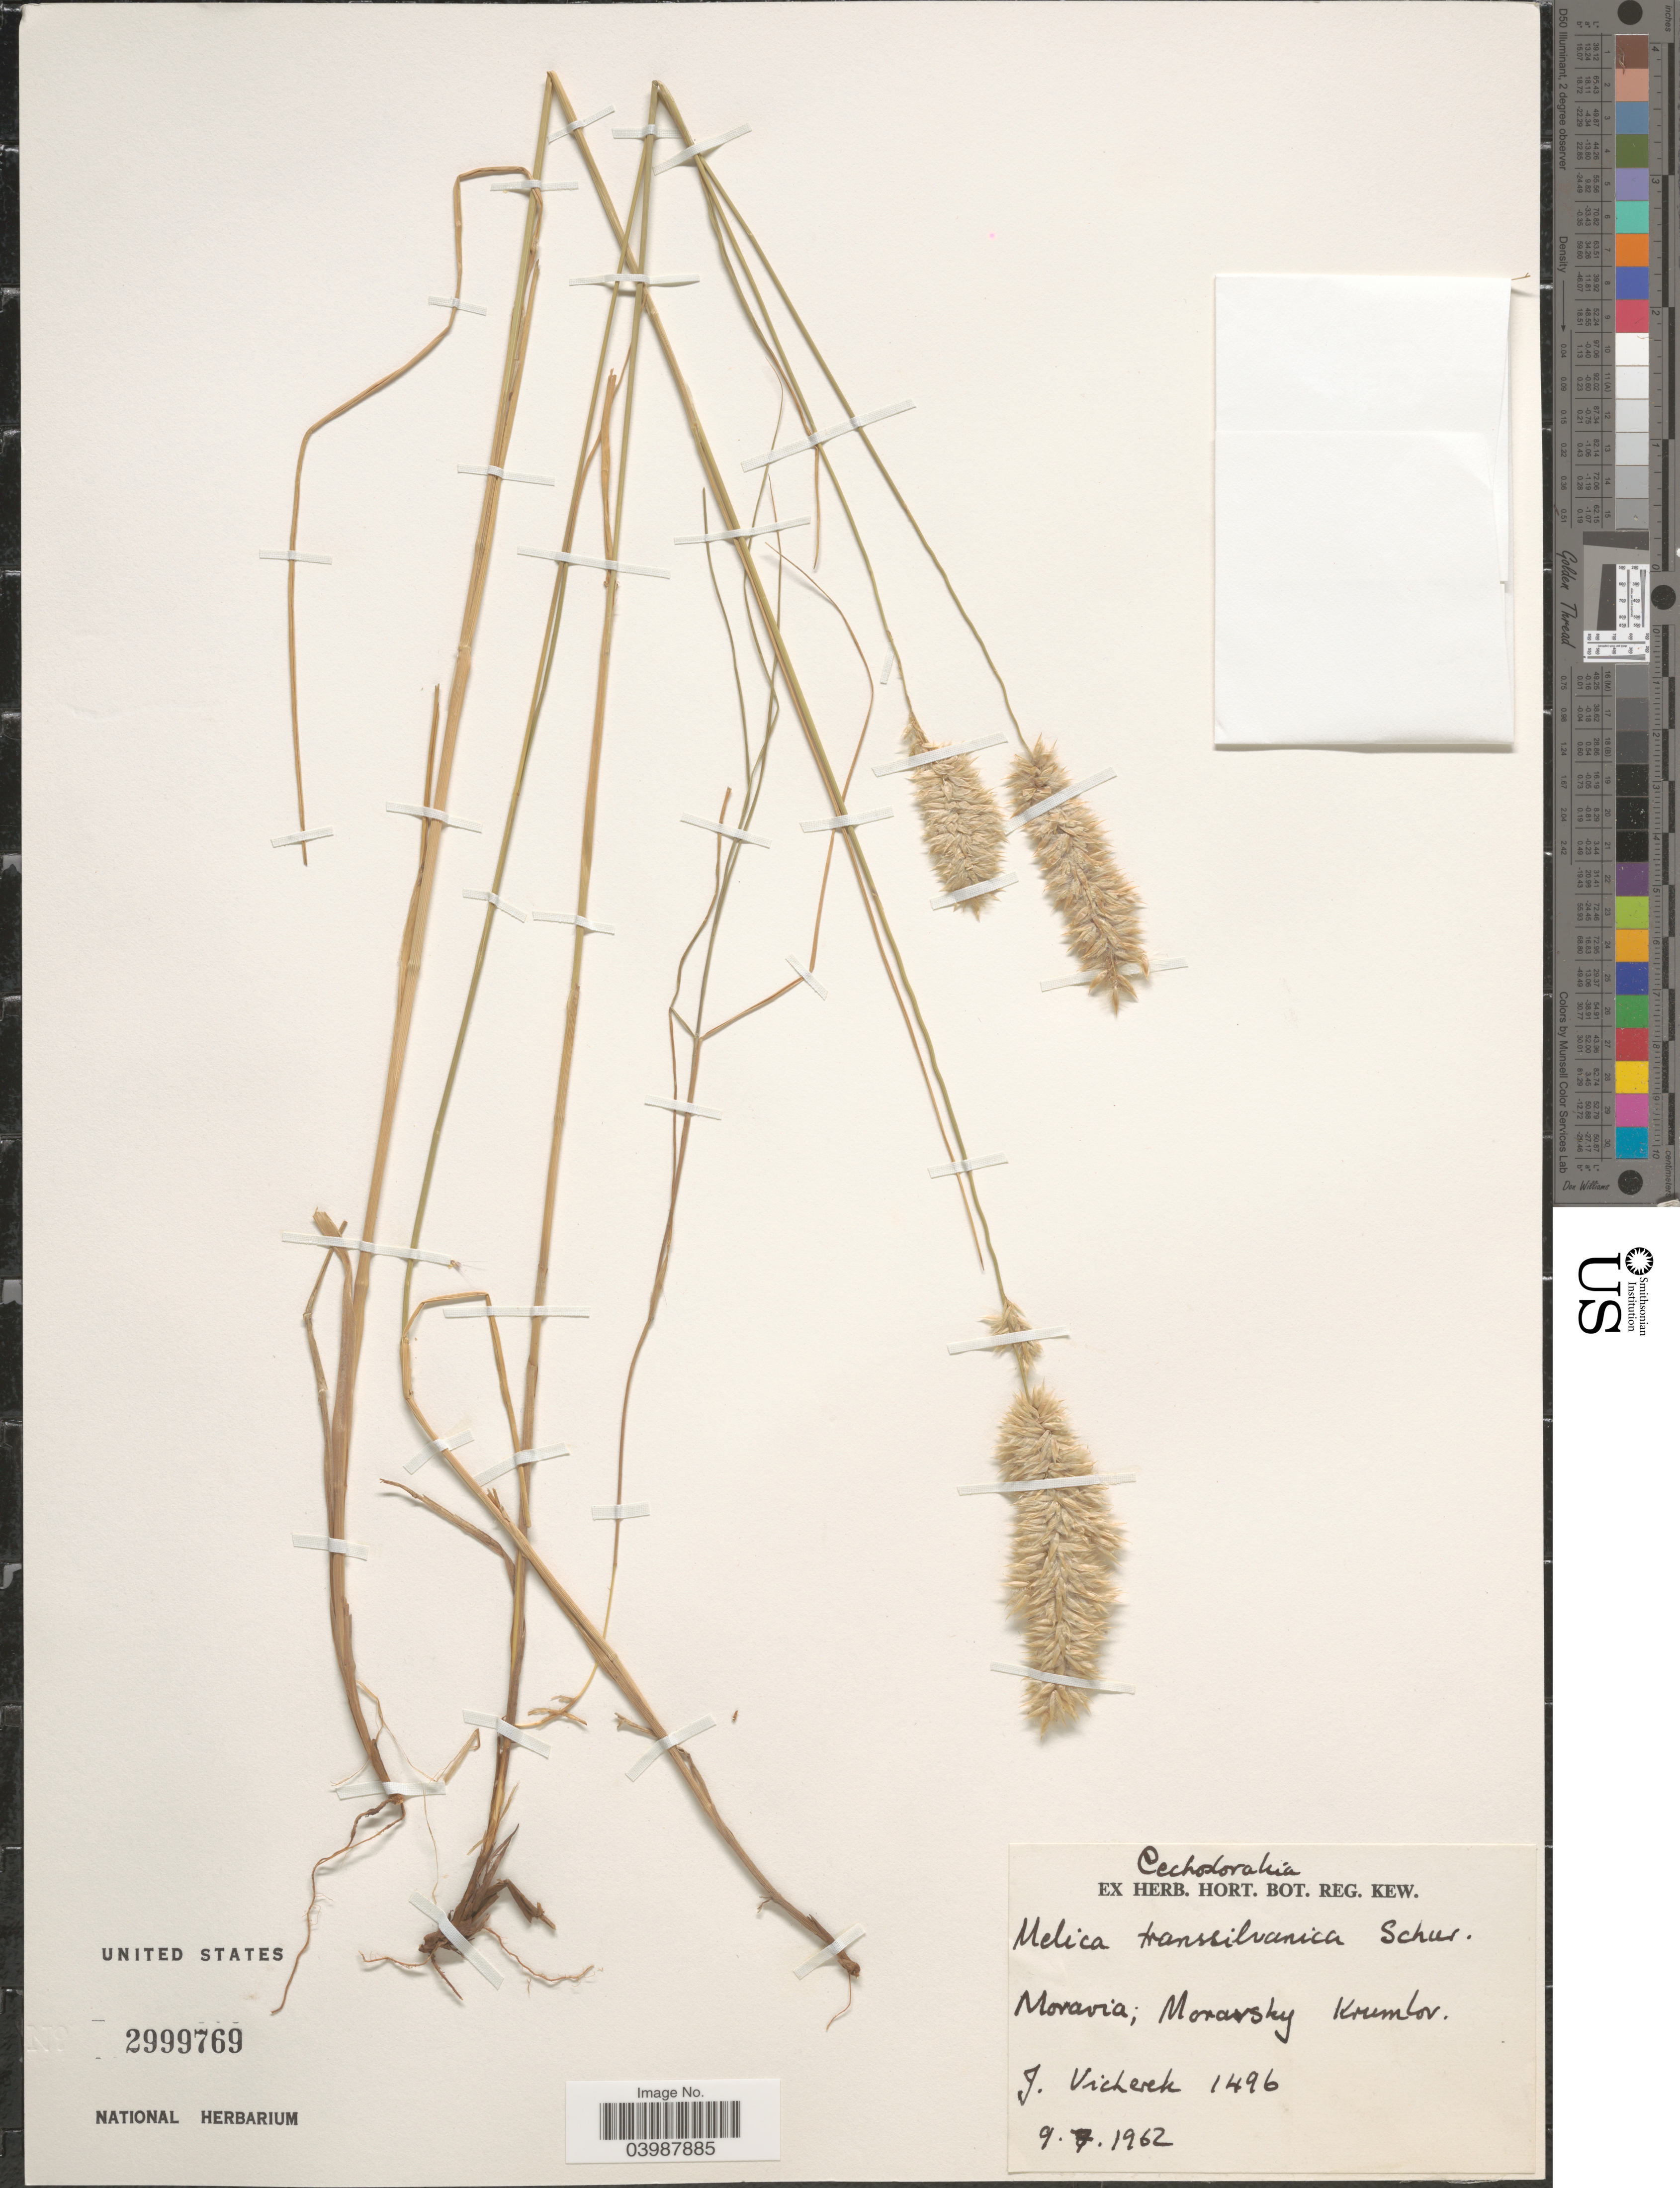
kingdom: Plantae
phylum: Tracheophyta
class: Liliopsida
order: Poales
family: Poaceae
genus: Melica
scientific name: Melica transsilvanica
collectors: Vicherek, J.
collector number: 1496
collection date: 1962-07-09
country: Czechia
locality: Moravia; Moravsky Krumlov.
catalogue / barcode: US 2999769